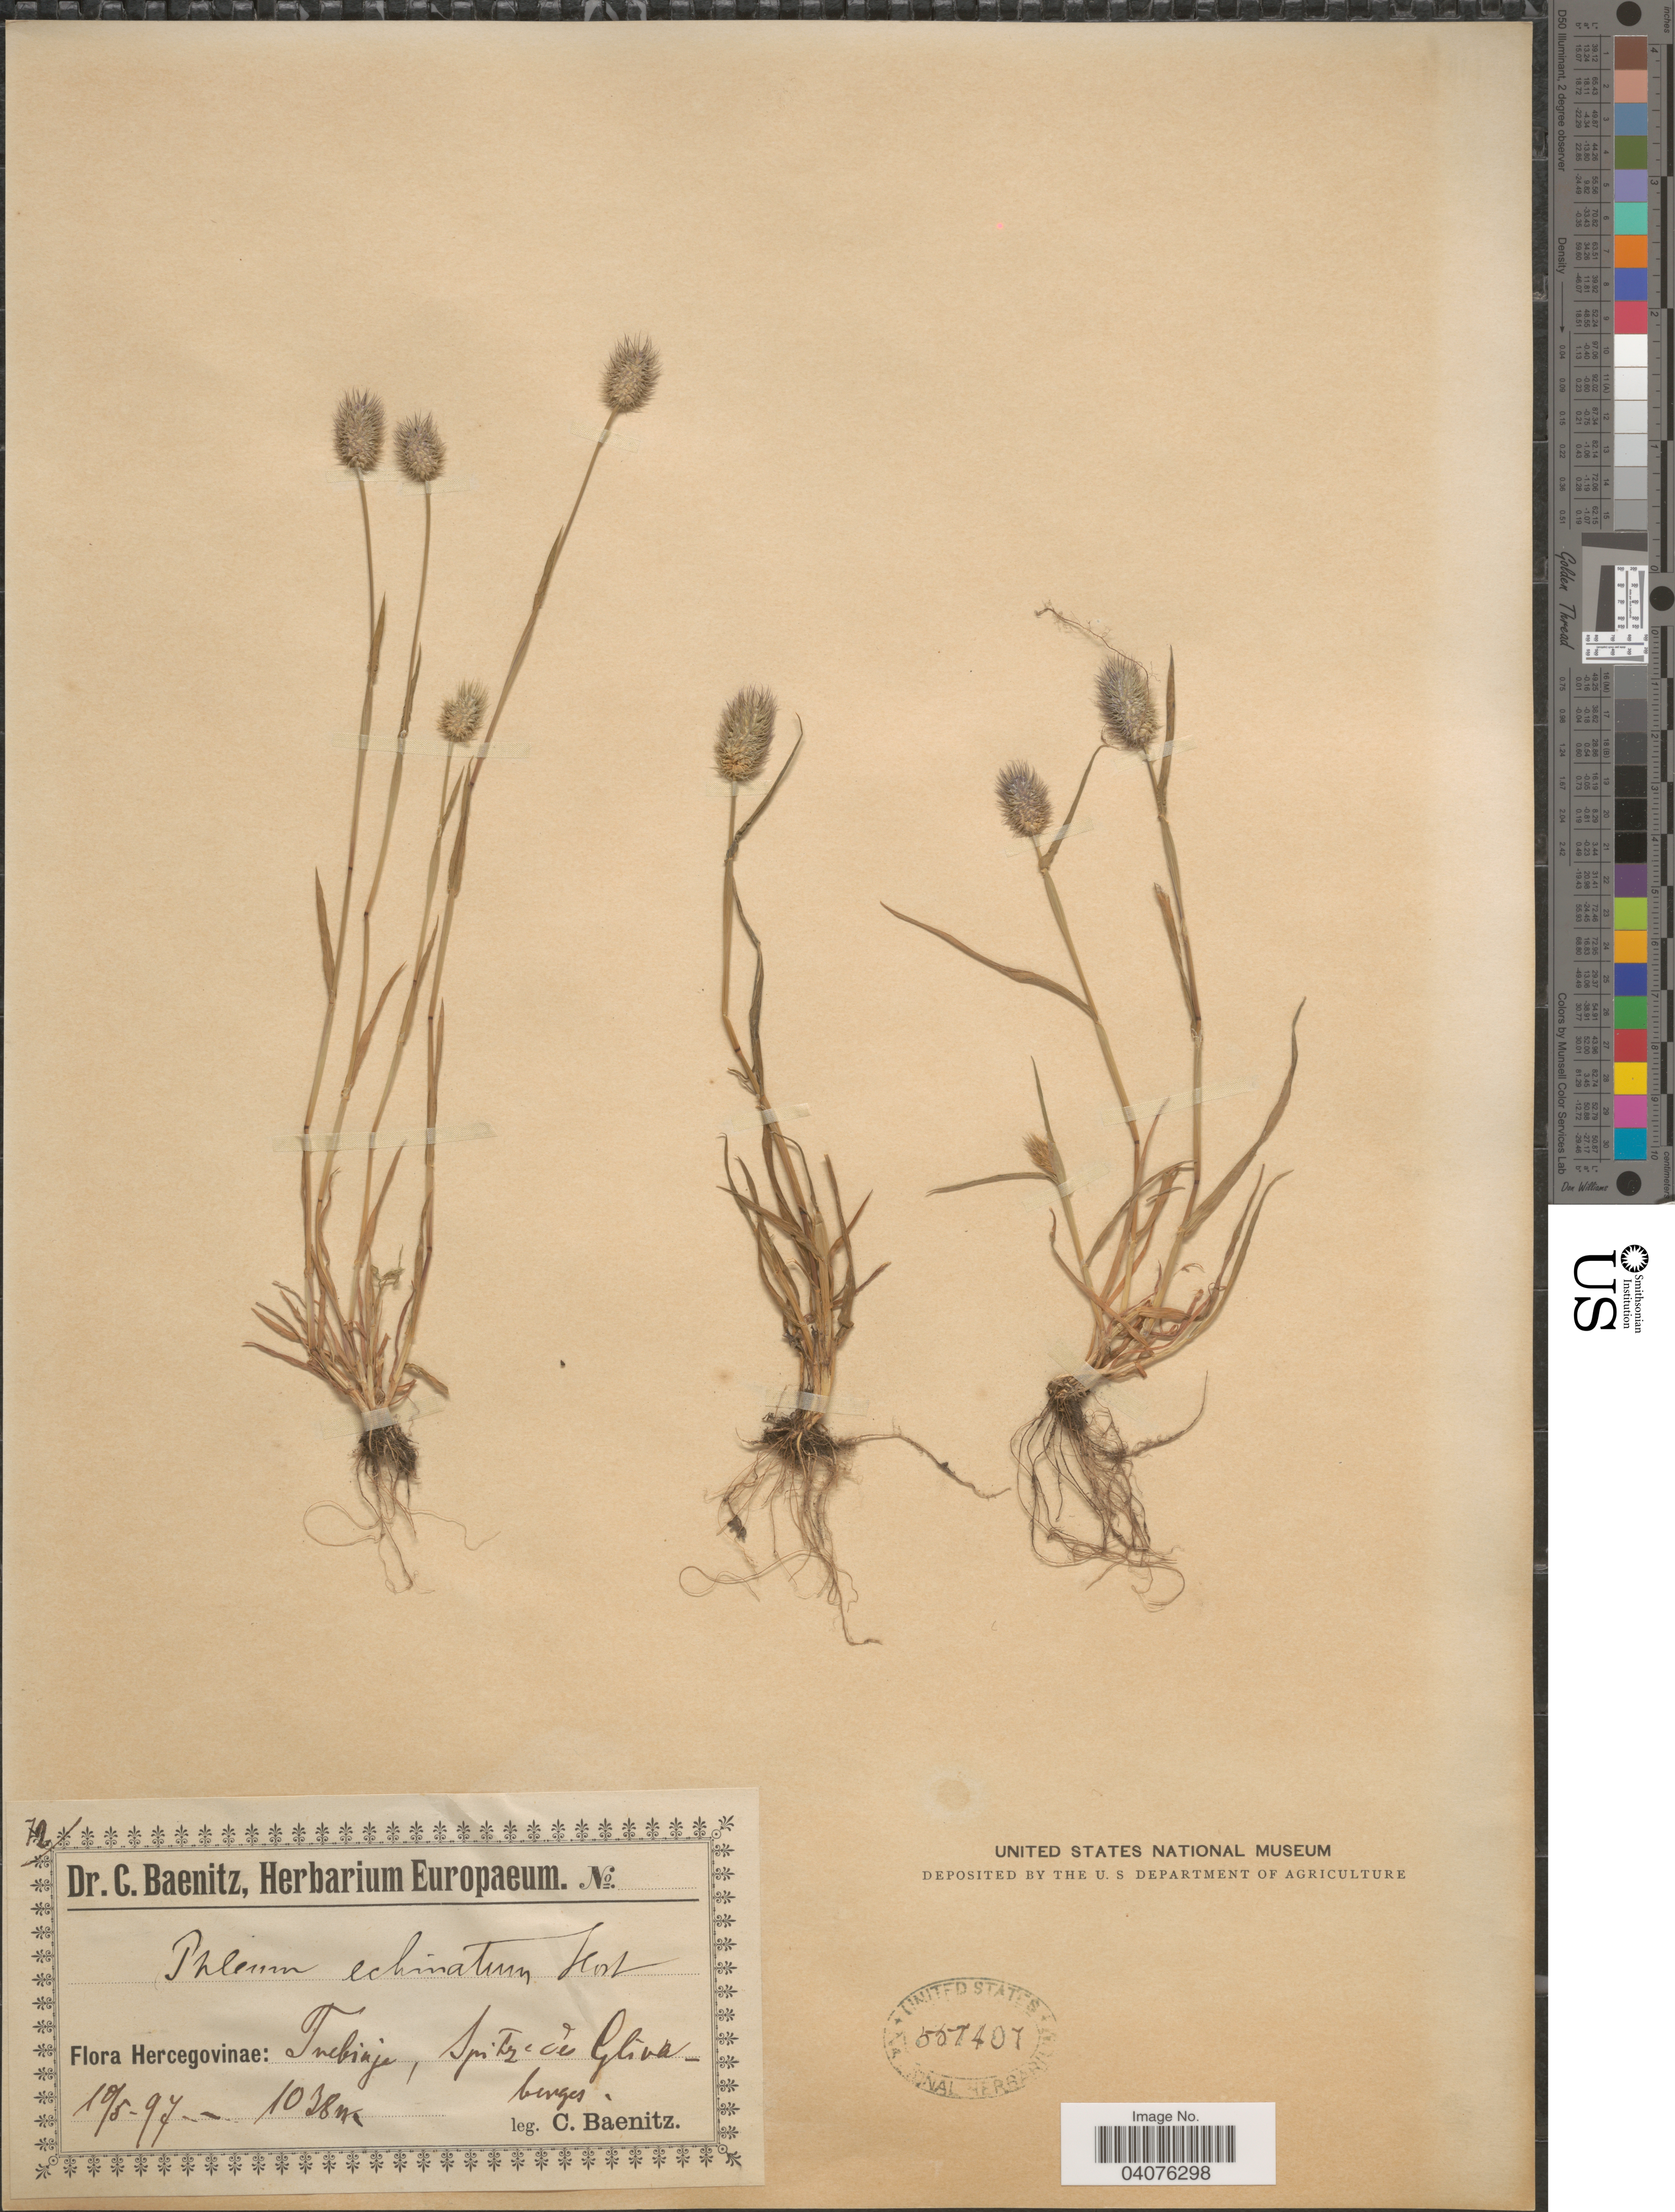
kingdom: Plantae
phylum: Tracheophyta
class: Liliopsida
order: Poales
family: Poaceae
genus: Phleum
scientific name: Phleum echinatum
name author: Host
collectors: C. G. Baenitz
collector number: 72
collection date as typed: Transcribed d/m/y: 10/5/97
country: Bosnia and Herzegovina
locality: Hercegovinae: Tucbinje, spitzede Glivabanges.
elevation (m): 1038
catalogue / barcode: US 557407